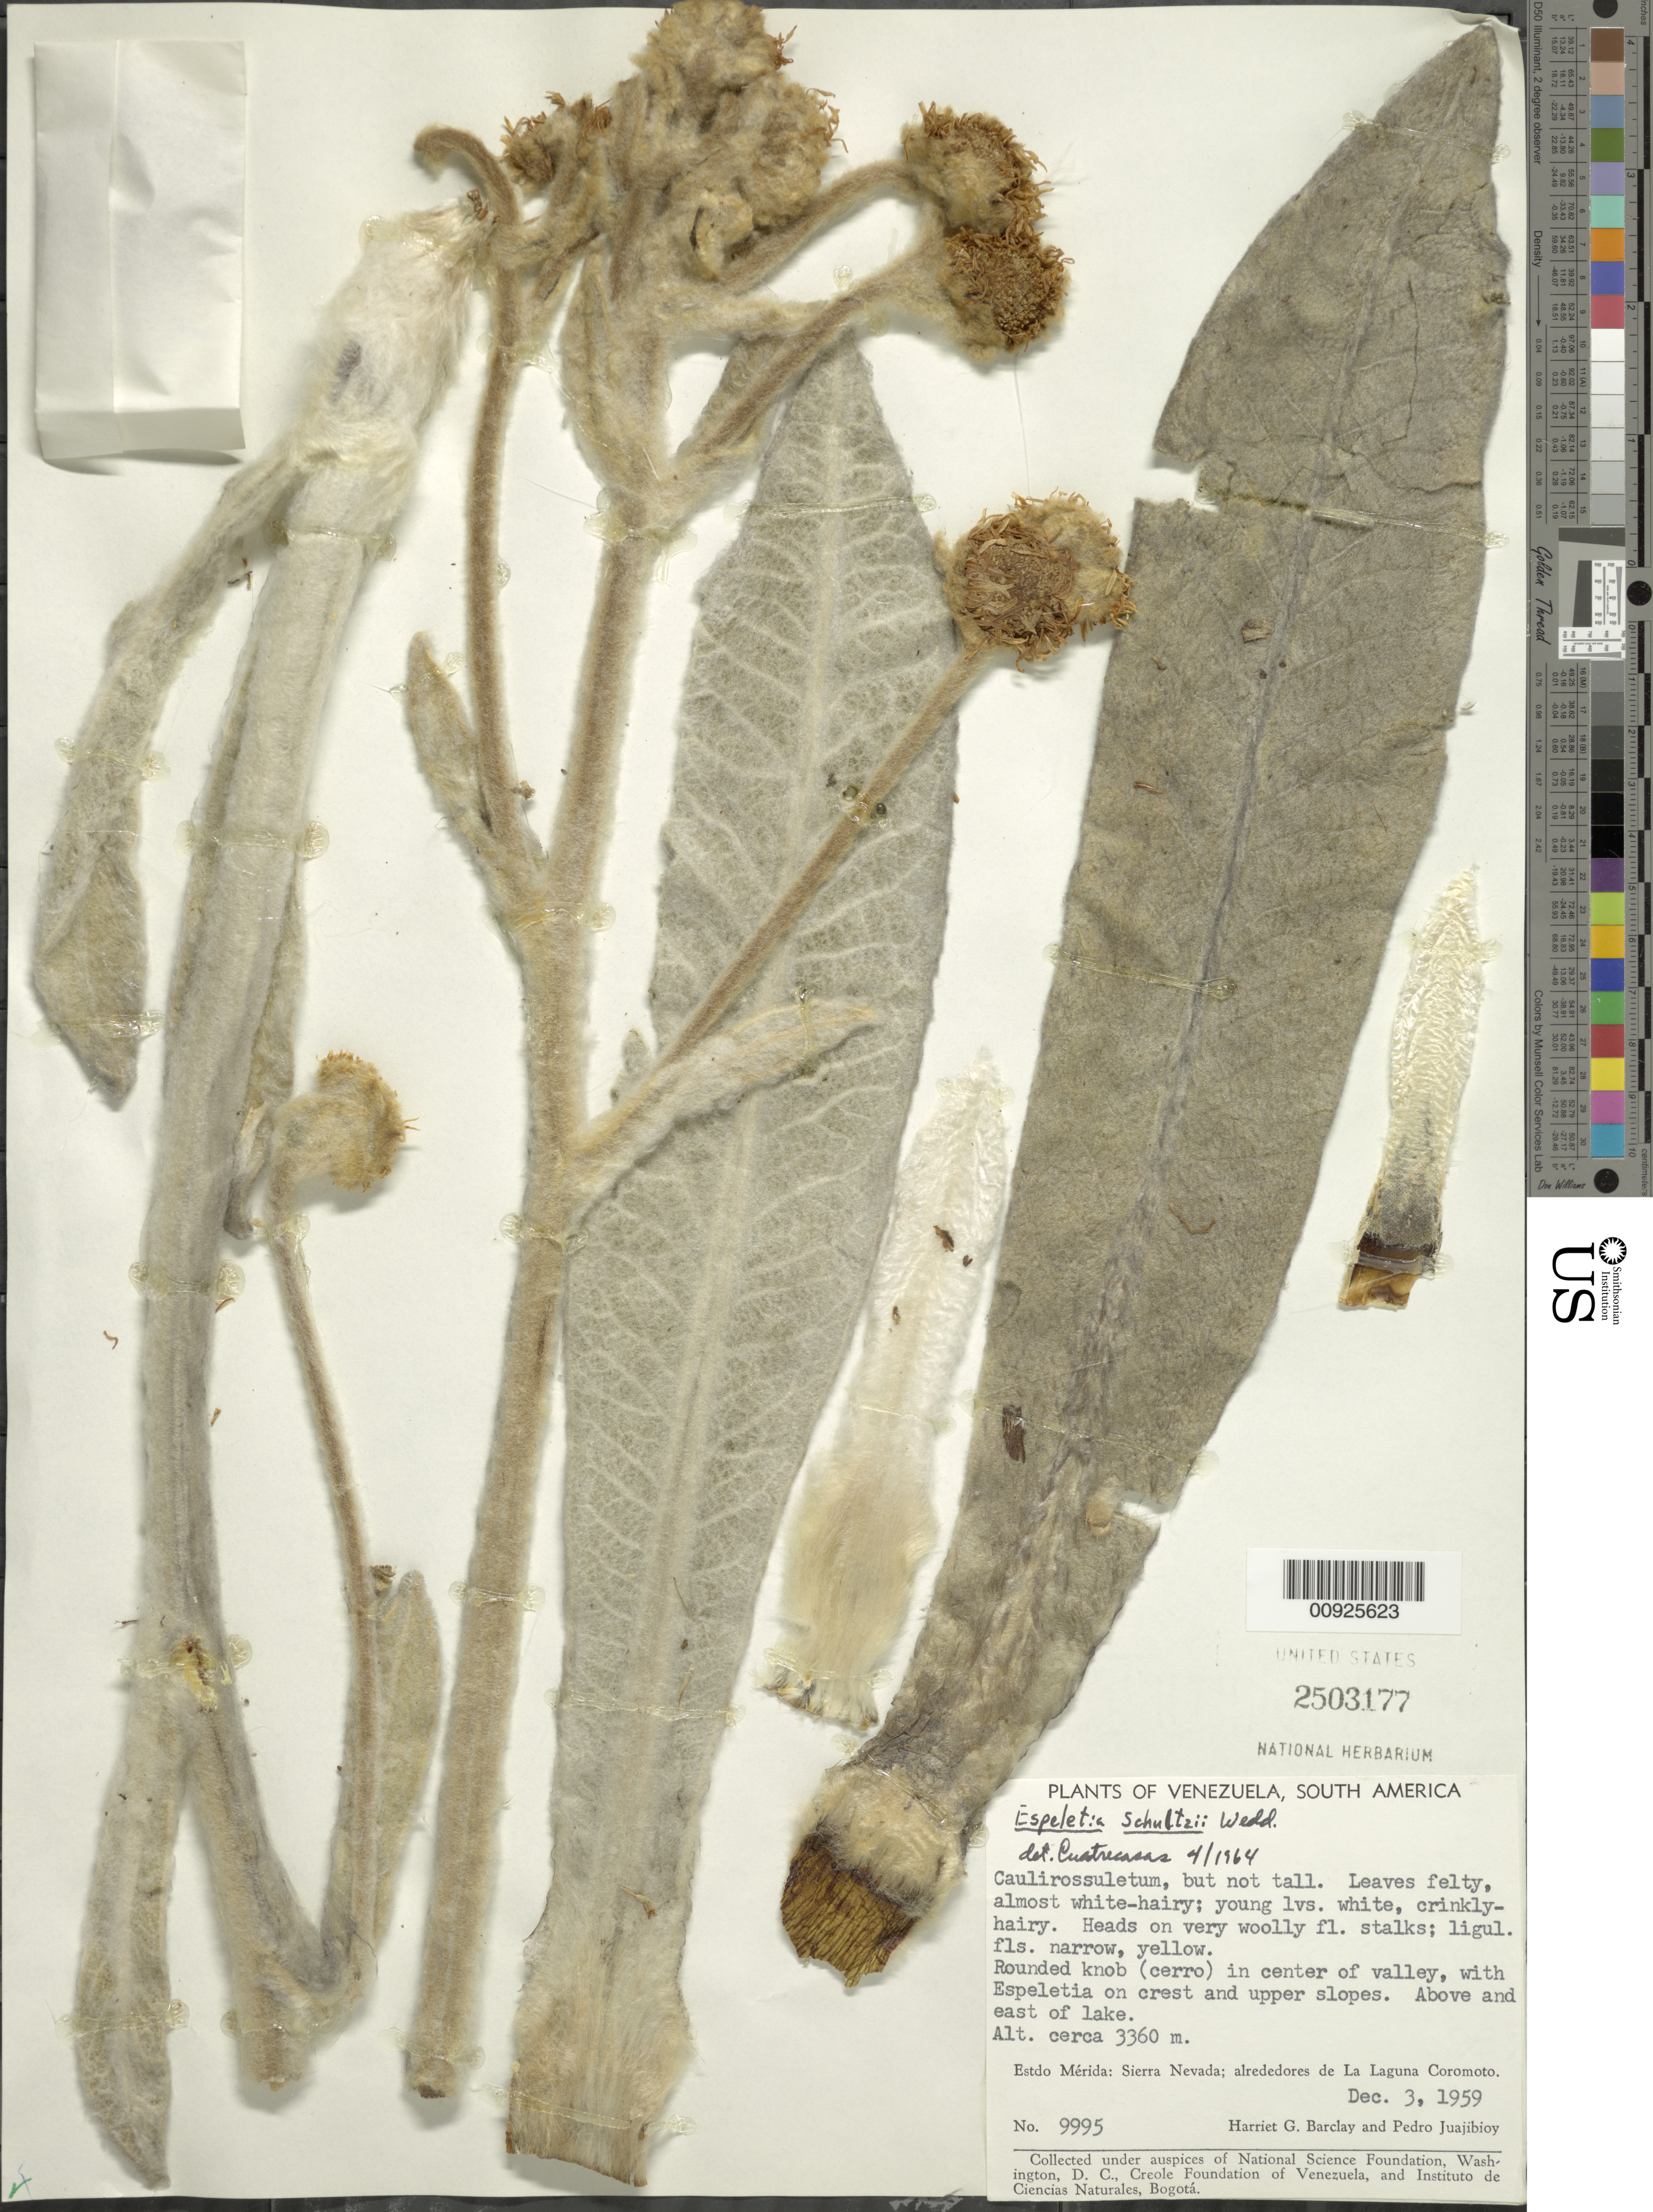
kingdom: Plantae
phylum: Tracheophyta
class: Magnoliopsida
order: Asterales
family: Asteraceae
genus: Espeletia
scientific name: Espeletia schultzii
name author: Wedd.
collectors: H. G. Barclay & P. Juajibioy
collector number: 9995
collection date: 1959-12-03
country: Venezuela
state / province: Mérida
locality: Sierra Nevada, alrededores de la Laguna Coromoto. Rounded knob (cerro) in center valley, with Espeletia on crest un upper slopes. Above and E of lake.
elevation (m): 3360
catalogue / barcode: US 2503177